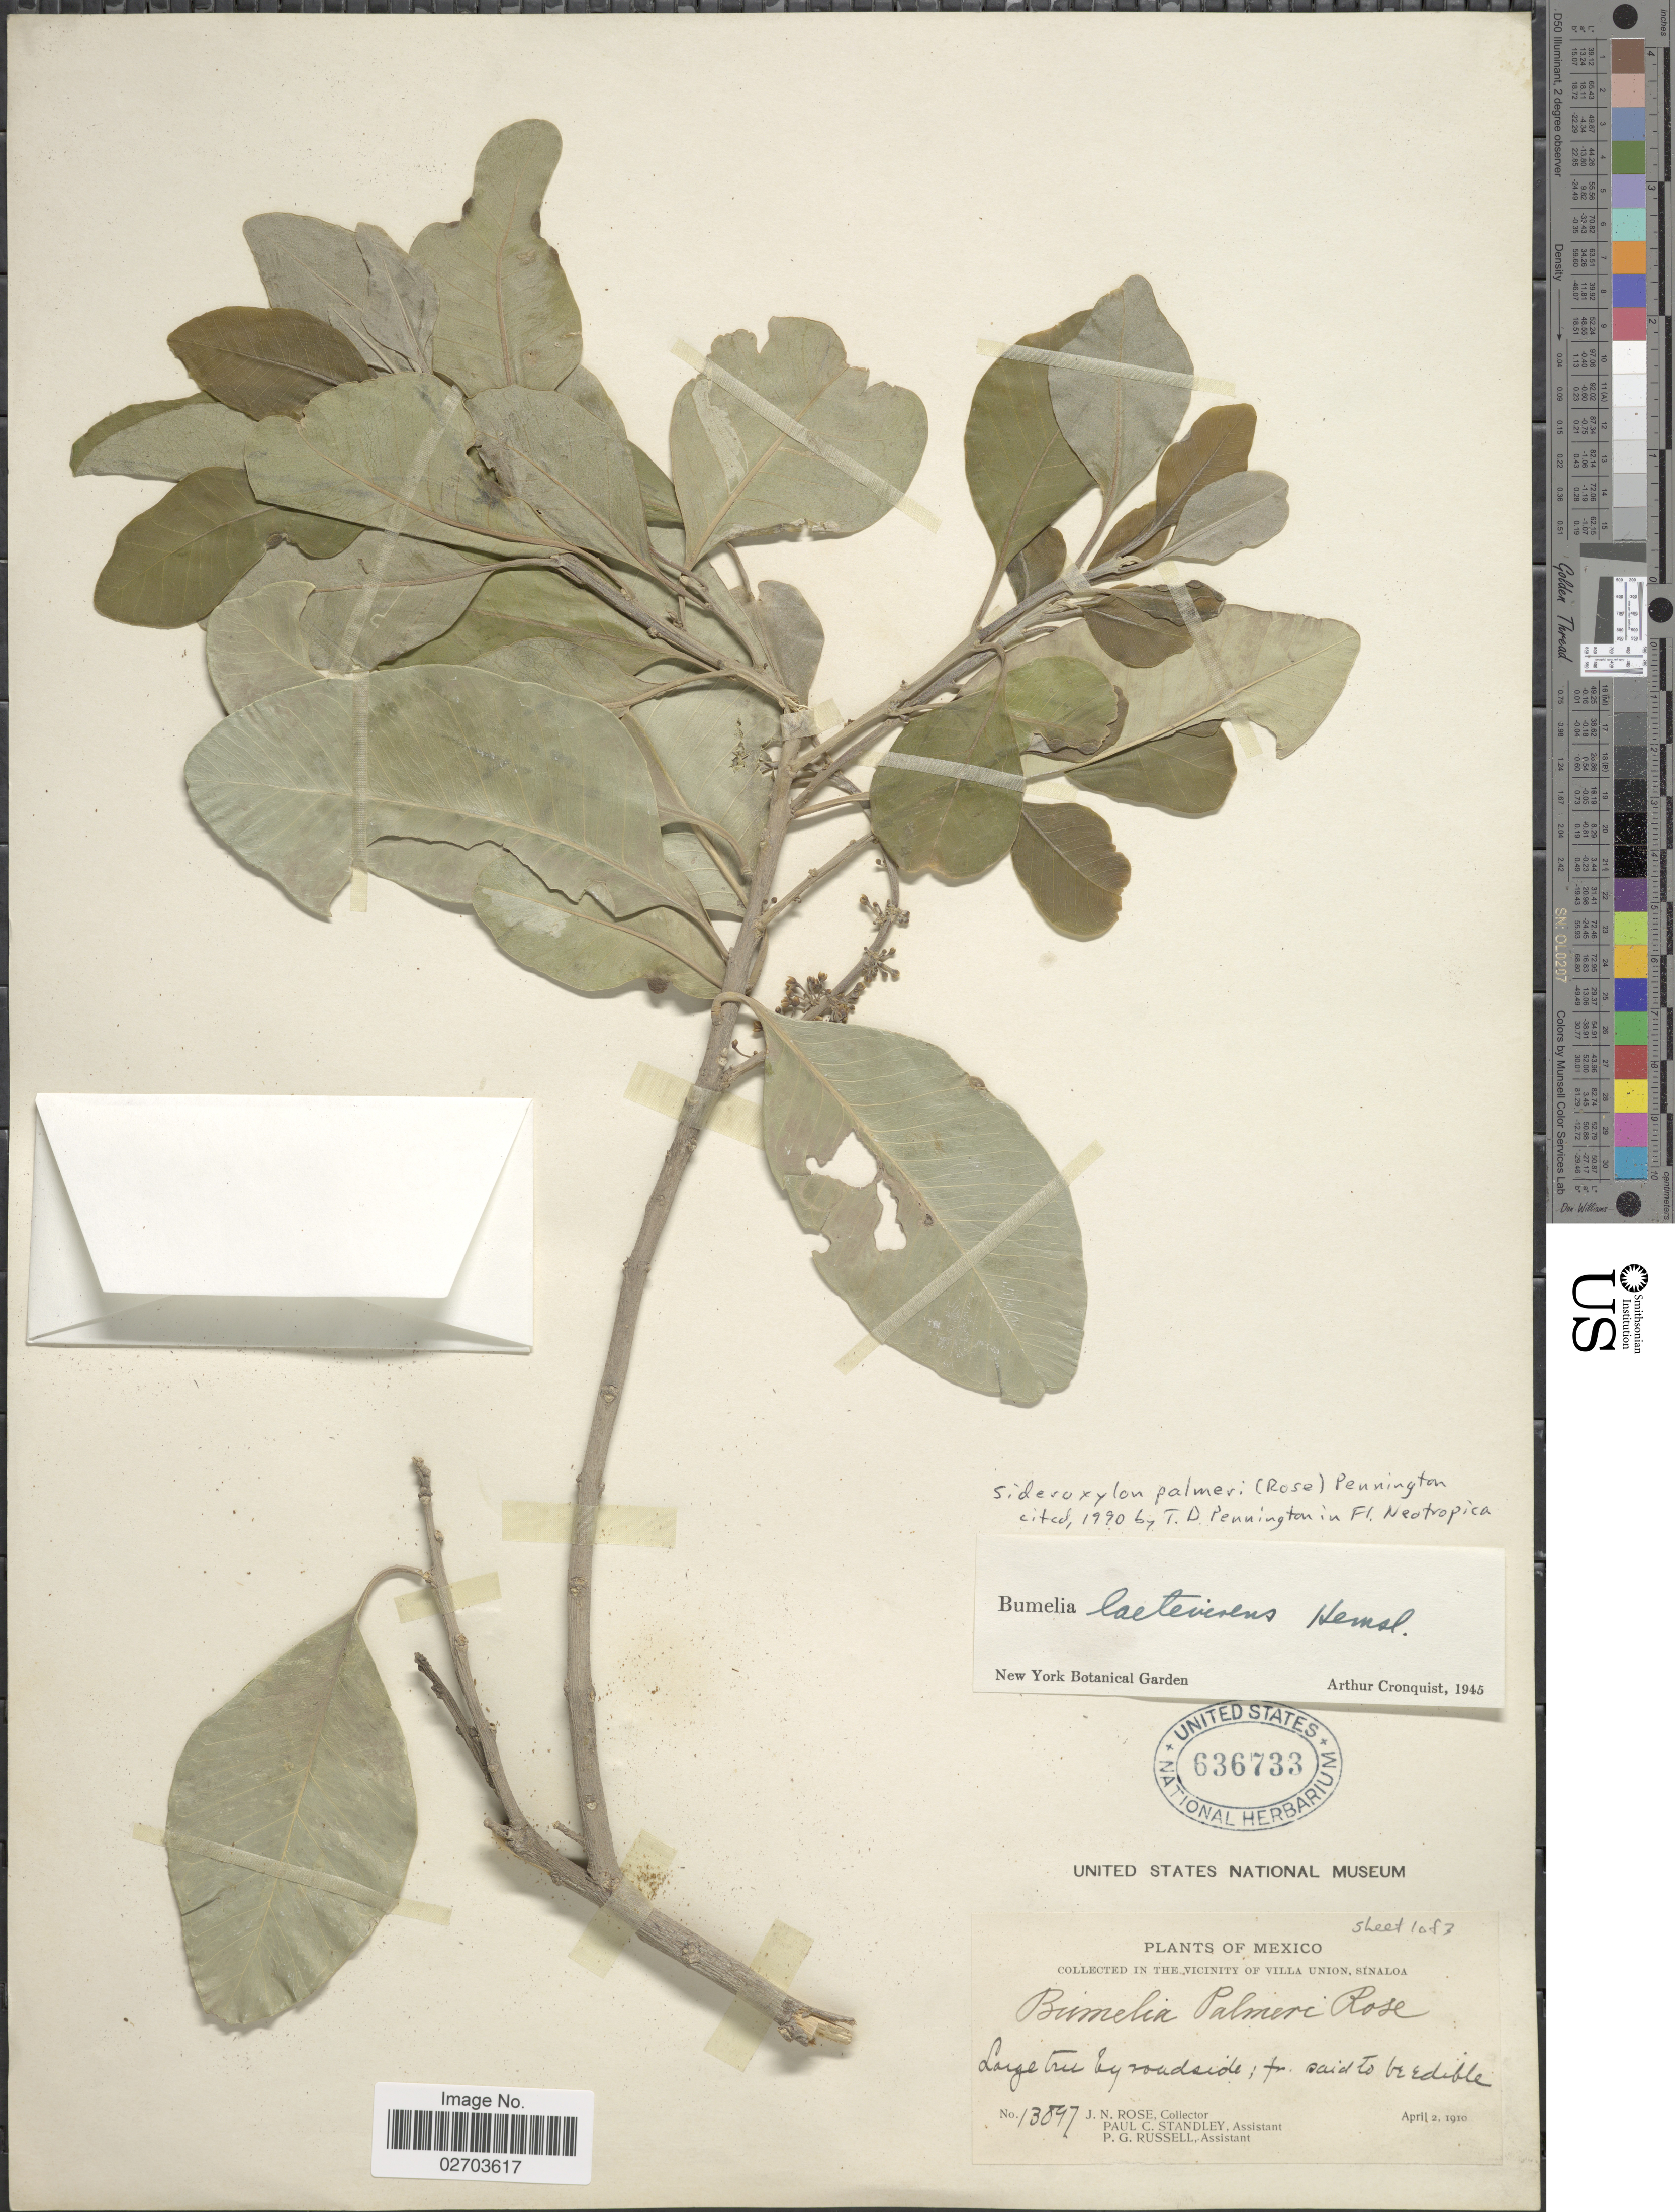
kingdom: Plantae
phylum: Tracheophyta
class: Magnoliopsida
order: Ericales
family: Sapotaceae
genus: Sideroxylon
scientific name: Sideroxylon palmeri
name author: (Rose) T.D. Penn.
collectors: J. N. Rose, P. C. Standley & P. G. Russell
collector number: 13897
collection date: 1910-04-02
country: Mexico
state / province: Sinaloa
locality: In the vicinity of Villa Union, by roadsides.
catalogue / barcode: US 636733